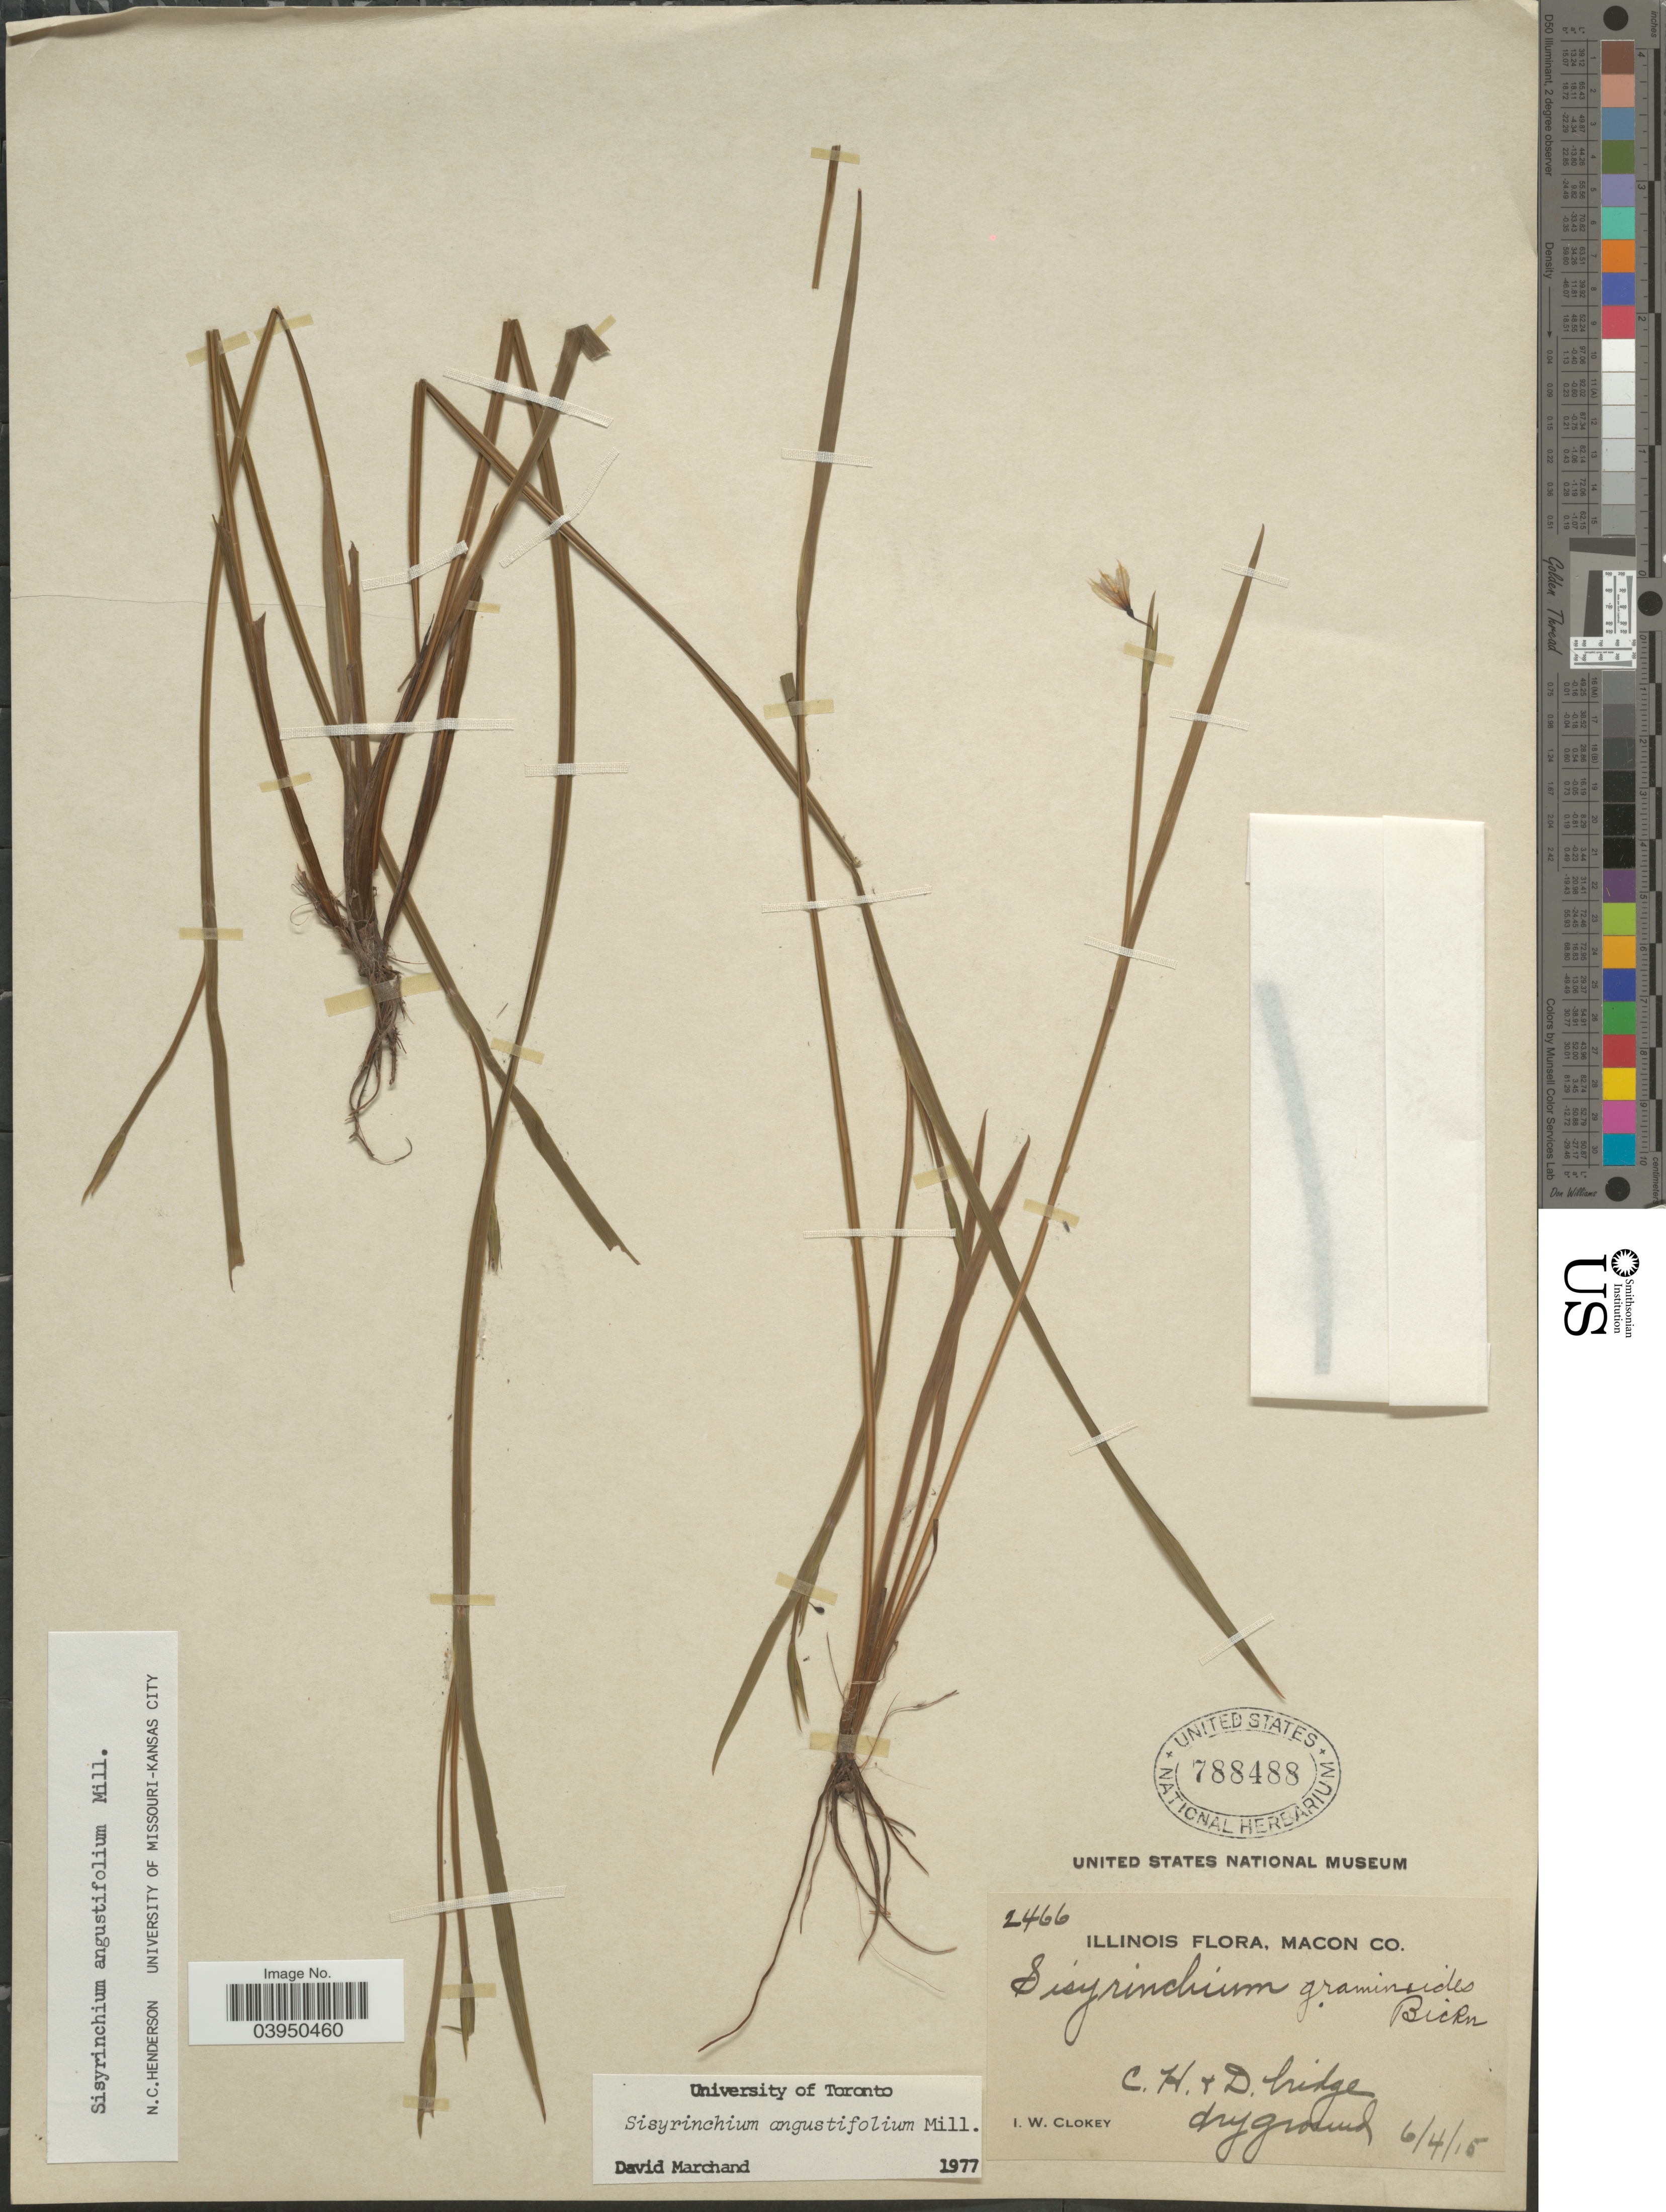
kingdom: Plantae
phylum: Tracheophyta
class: Liliopsida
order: Asparagales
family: Iridaceae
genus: Sisyrinchium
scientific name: Sisyrinchium angustifolium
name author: Mill.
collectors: I. W. Clokey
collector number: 2466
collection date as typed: Transcribed d/m/y: 4/6/15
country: United States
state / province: Illinois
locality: Macon Co. C.H. & D. bridge, dry ground.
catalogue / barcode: US 788488